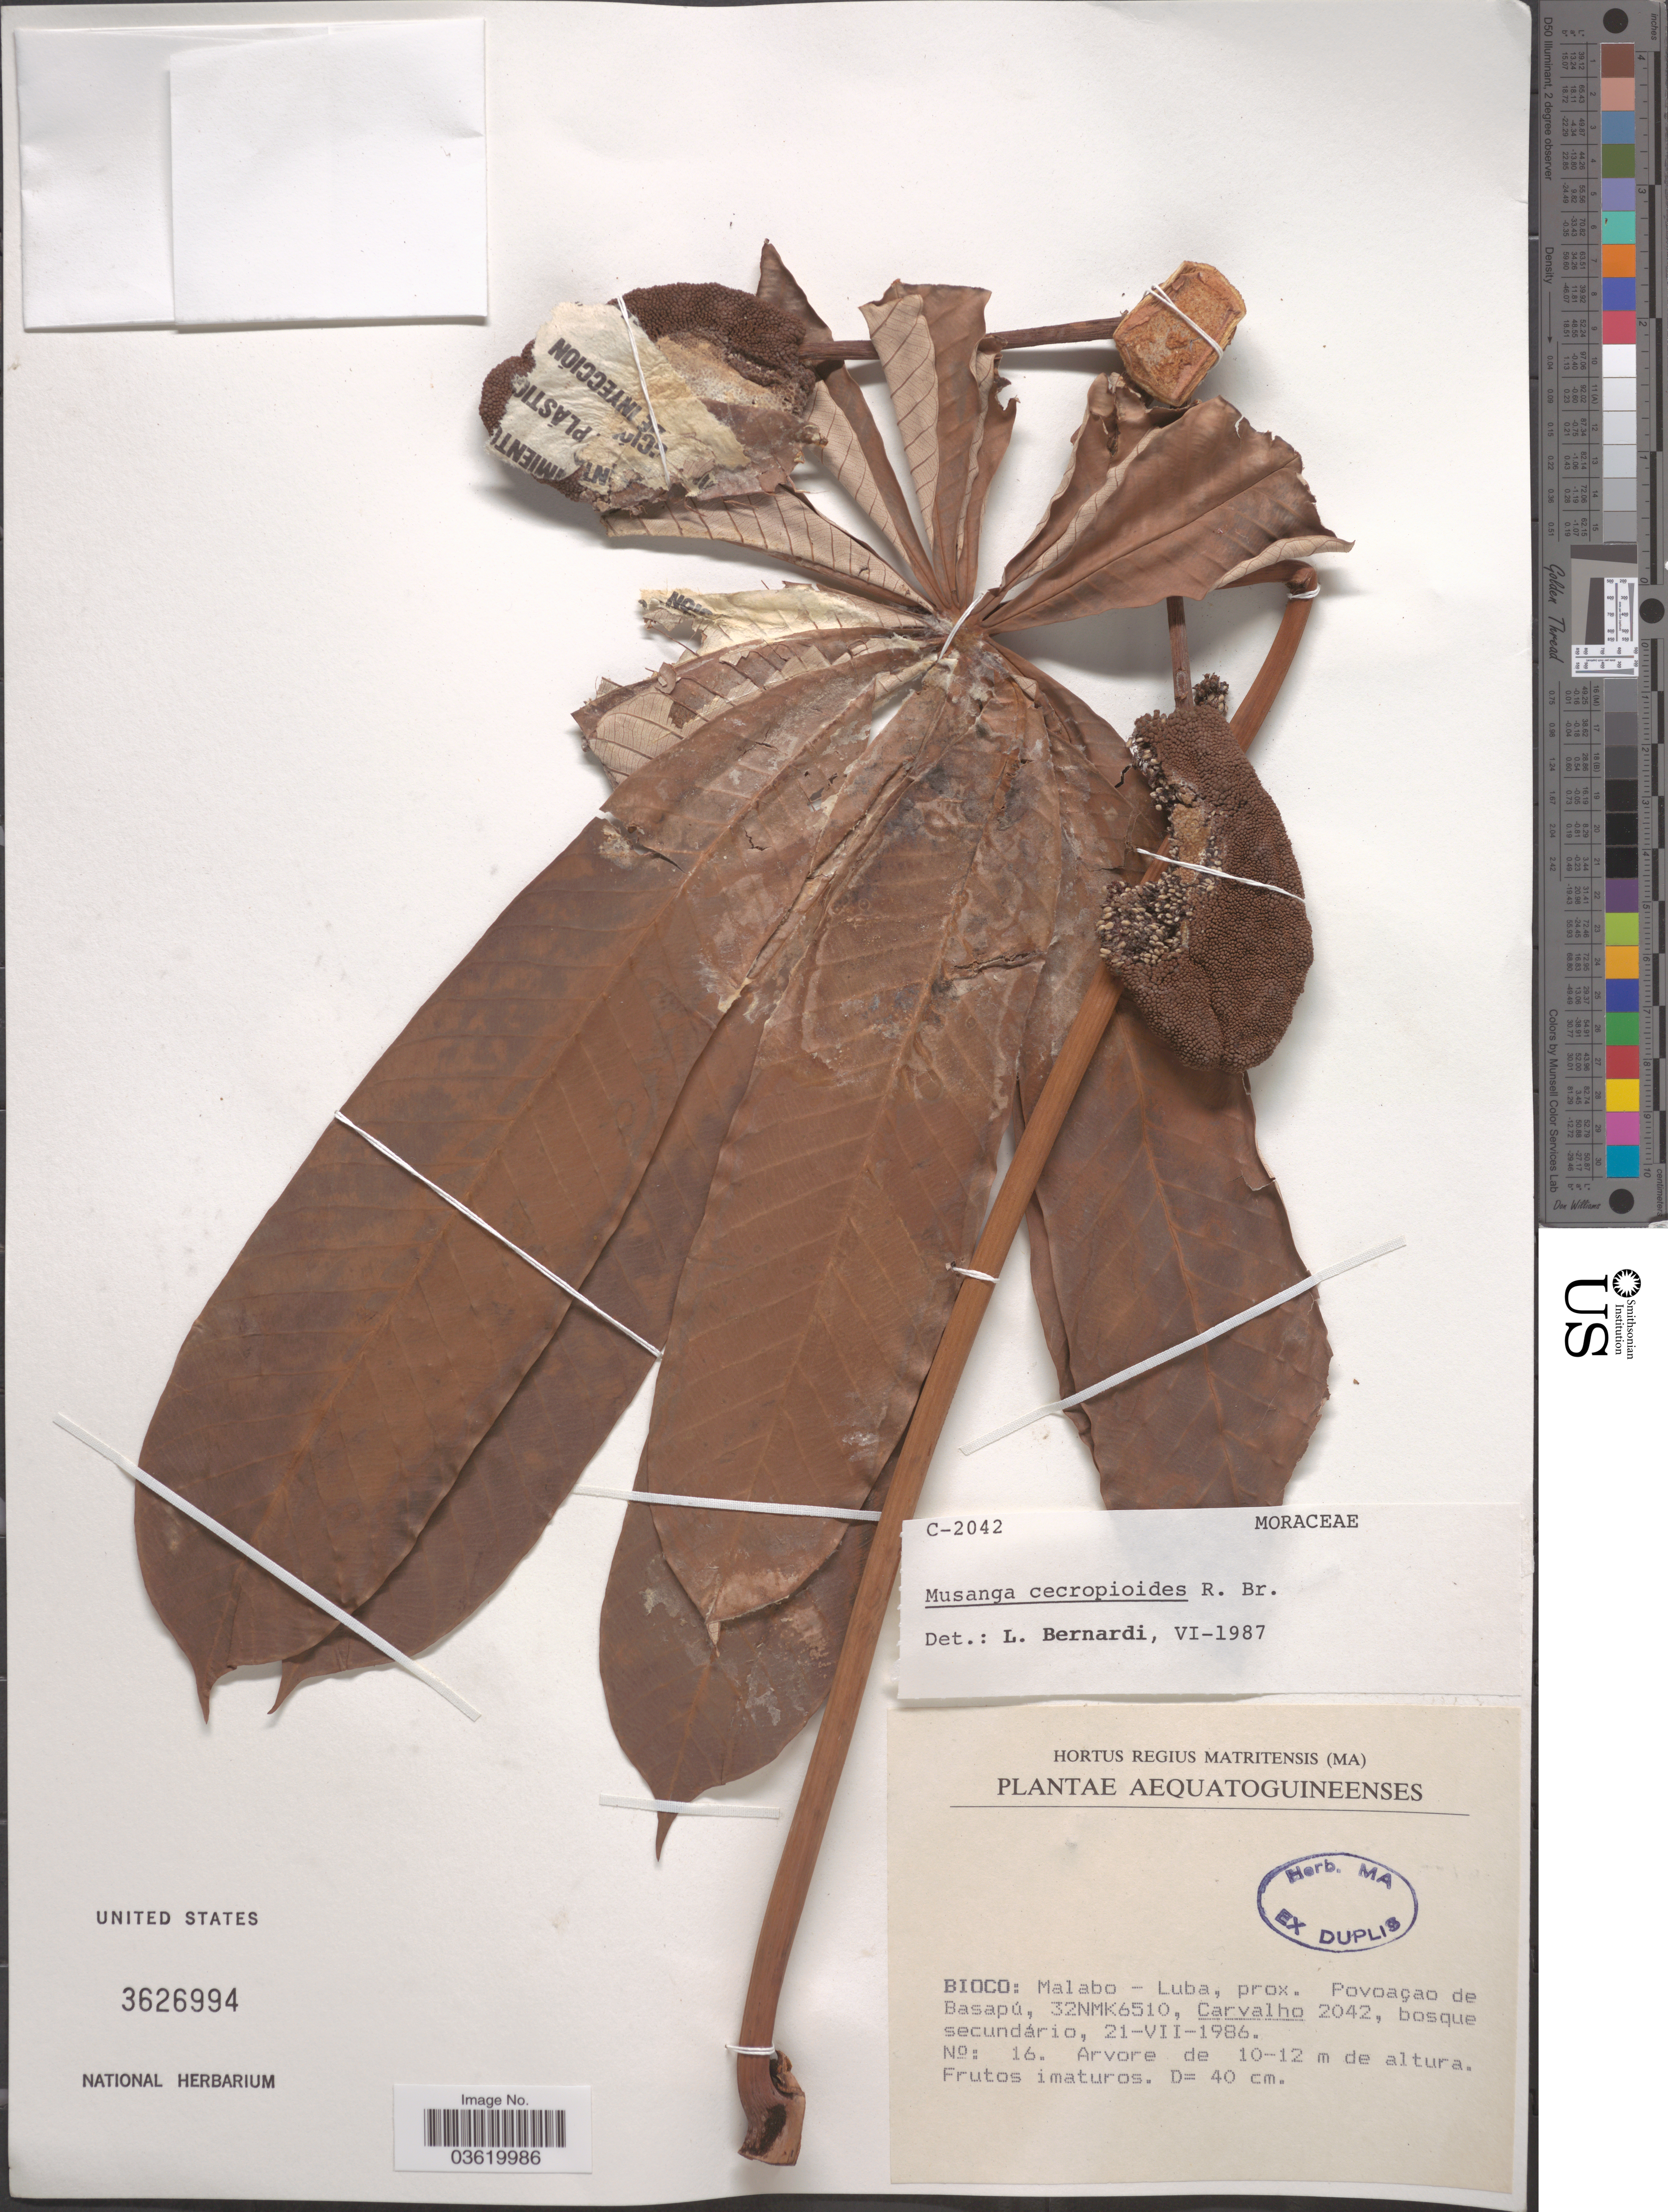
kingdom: Plantae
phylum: Tracheophyta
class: Magnoliopsida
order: Rosales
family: Urticaceae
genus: Musanga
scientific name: Musanga cecropioides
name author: R. Br. ex Tedlie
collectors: Carvalho, --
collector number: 2042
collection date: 1986-07-21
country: Equatorial Guinea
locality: Aequatoguineenses. Bioco: Malabo - Luba. prox. Povoçao de Basapú, 32NMK6510.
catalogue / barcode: US 3626994